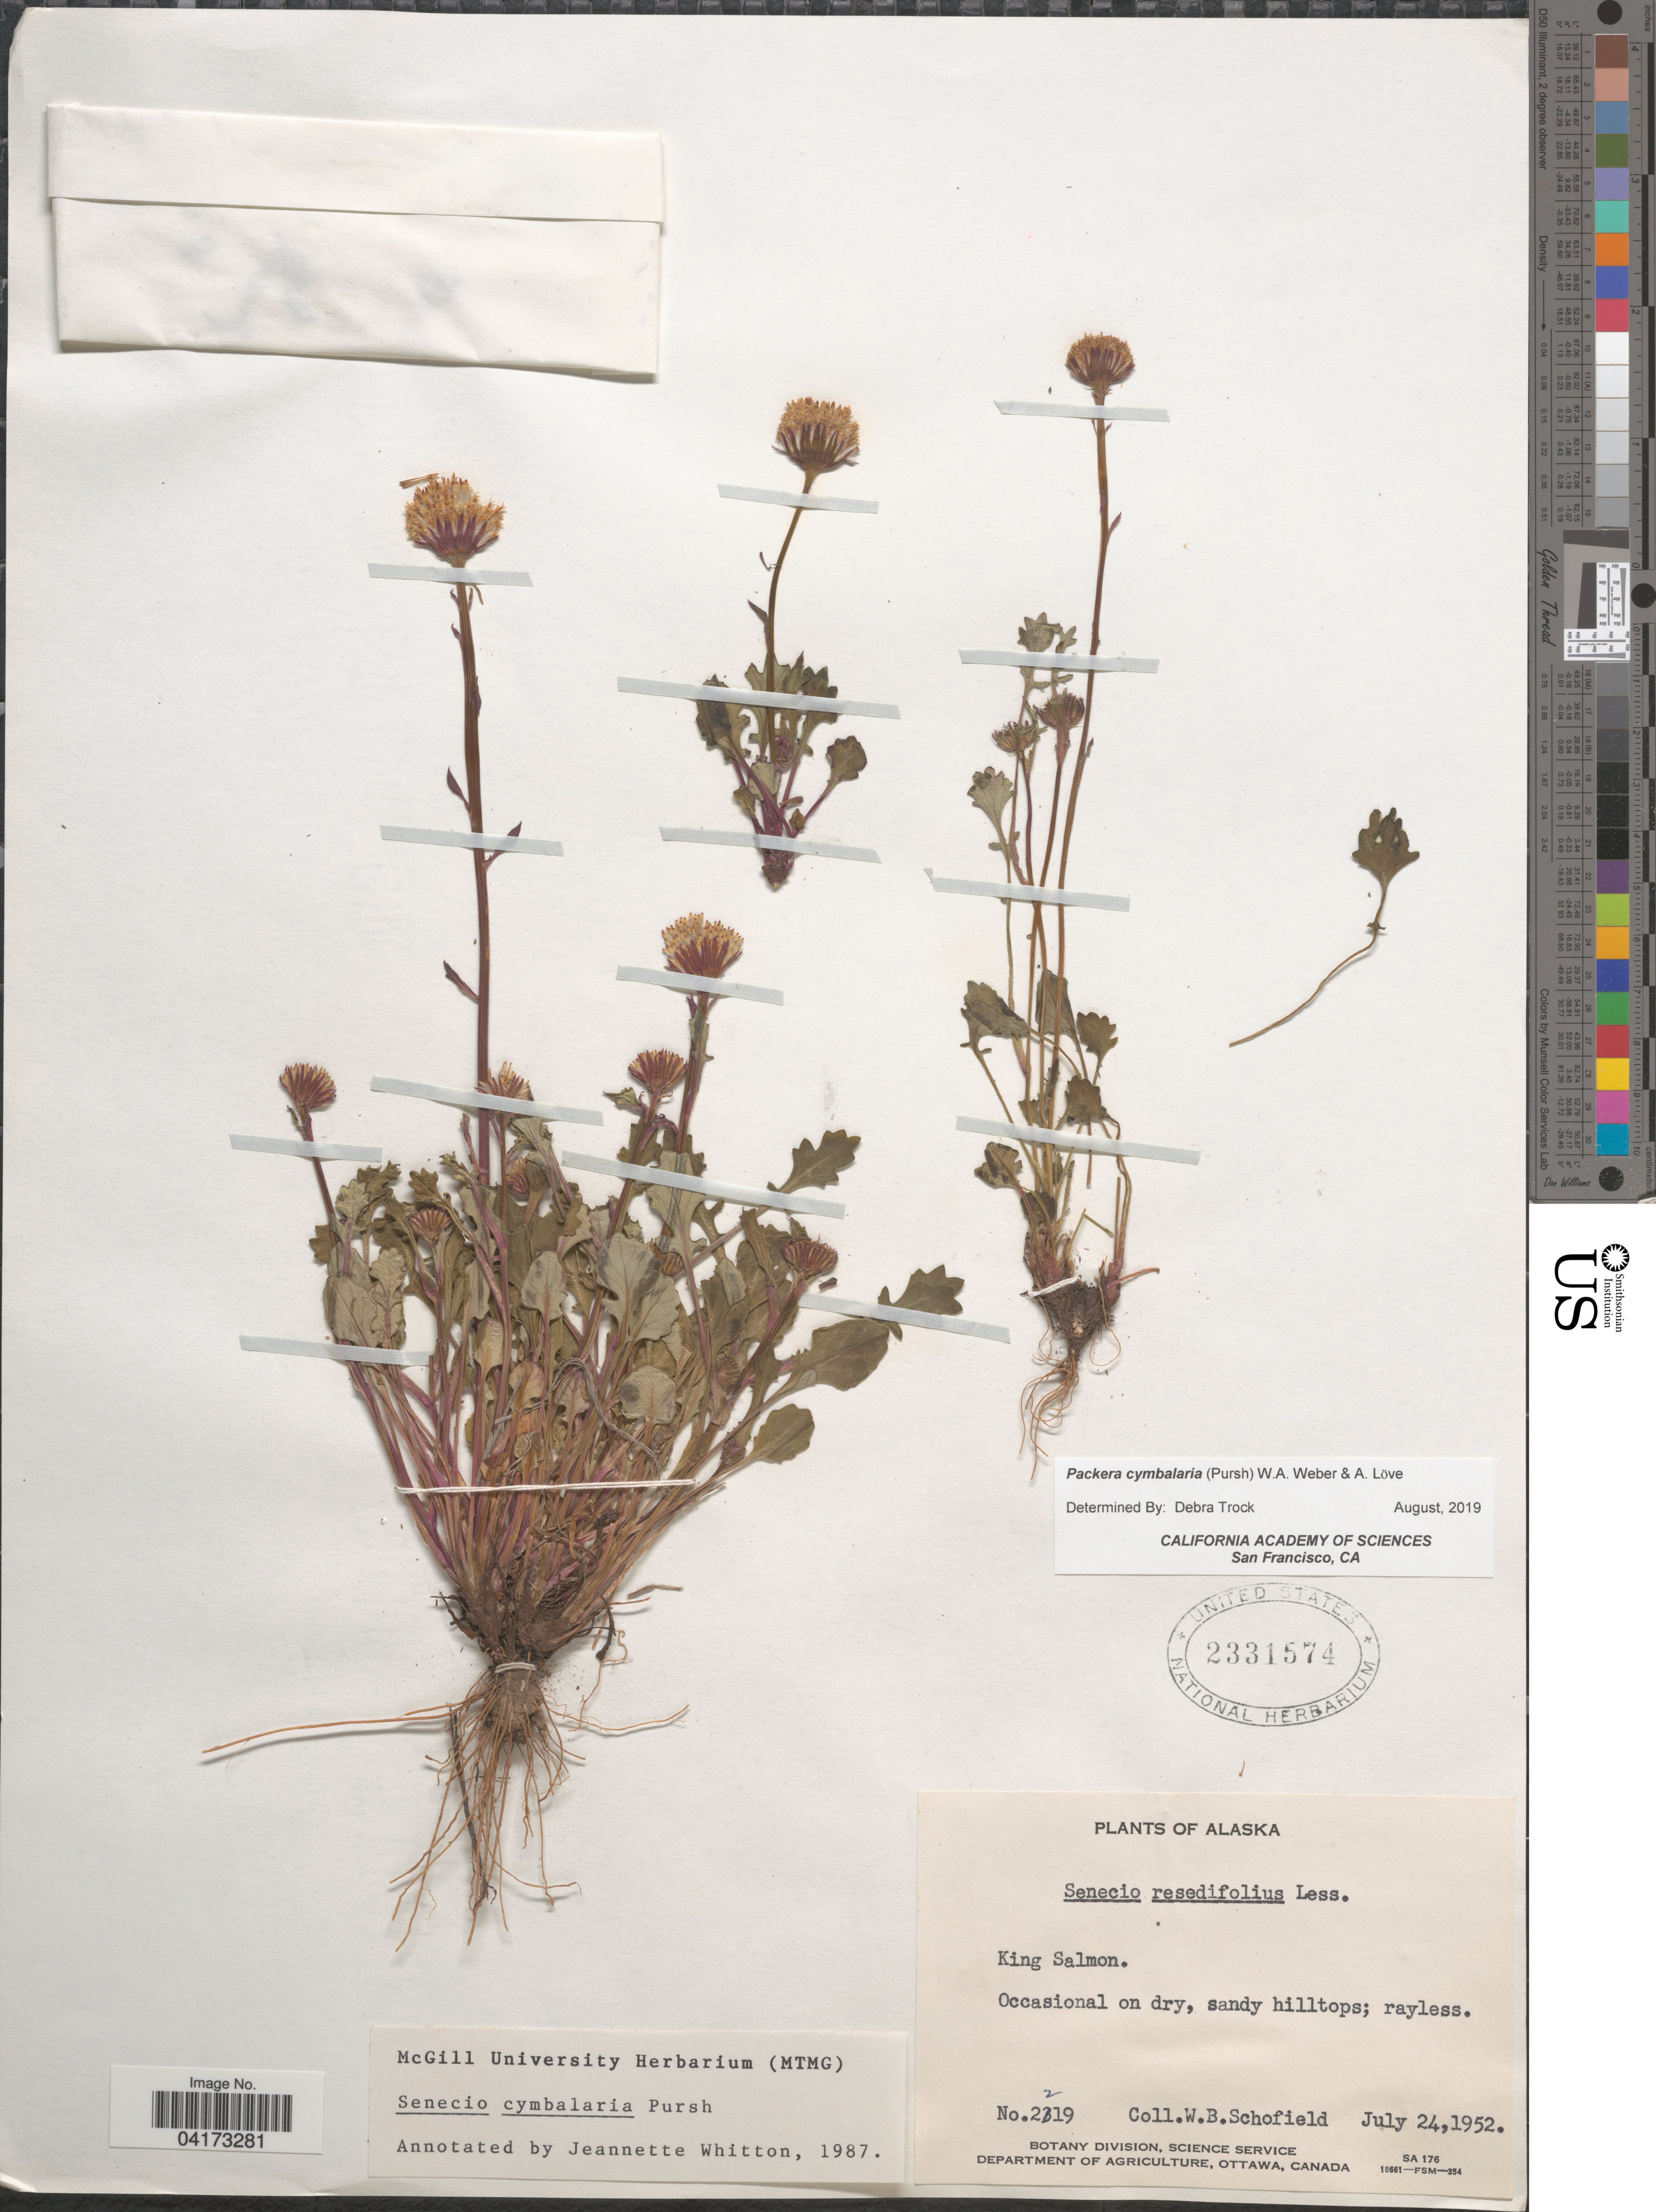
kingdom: Plantae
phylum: Tracheophyta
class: Magnoliopsida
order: Asterales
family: Asteraceae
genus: Packera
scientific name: Packera cymbalaria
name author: (Pursh) W.A. Weber & Á. Löve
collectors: W. Schofield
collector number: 2219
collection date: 1952-07-24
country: United States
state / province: Alaska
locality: King Salmon.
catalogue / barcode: US 2331574